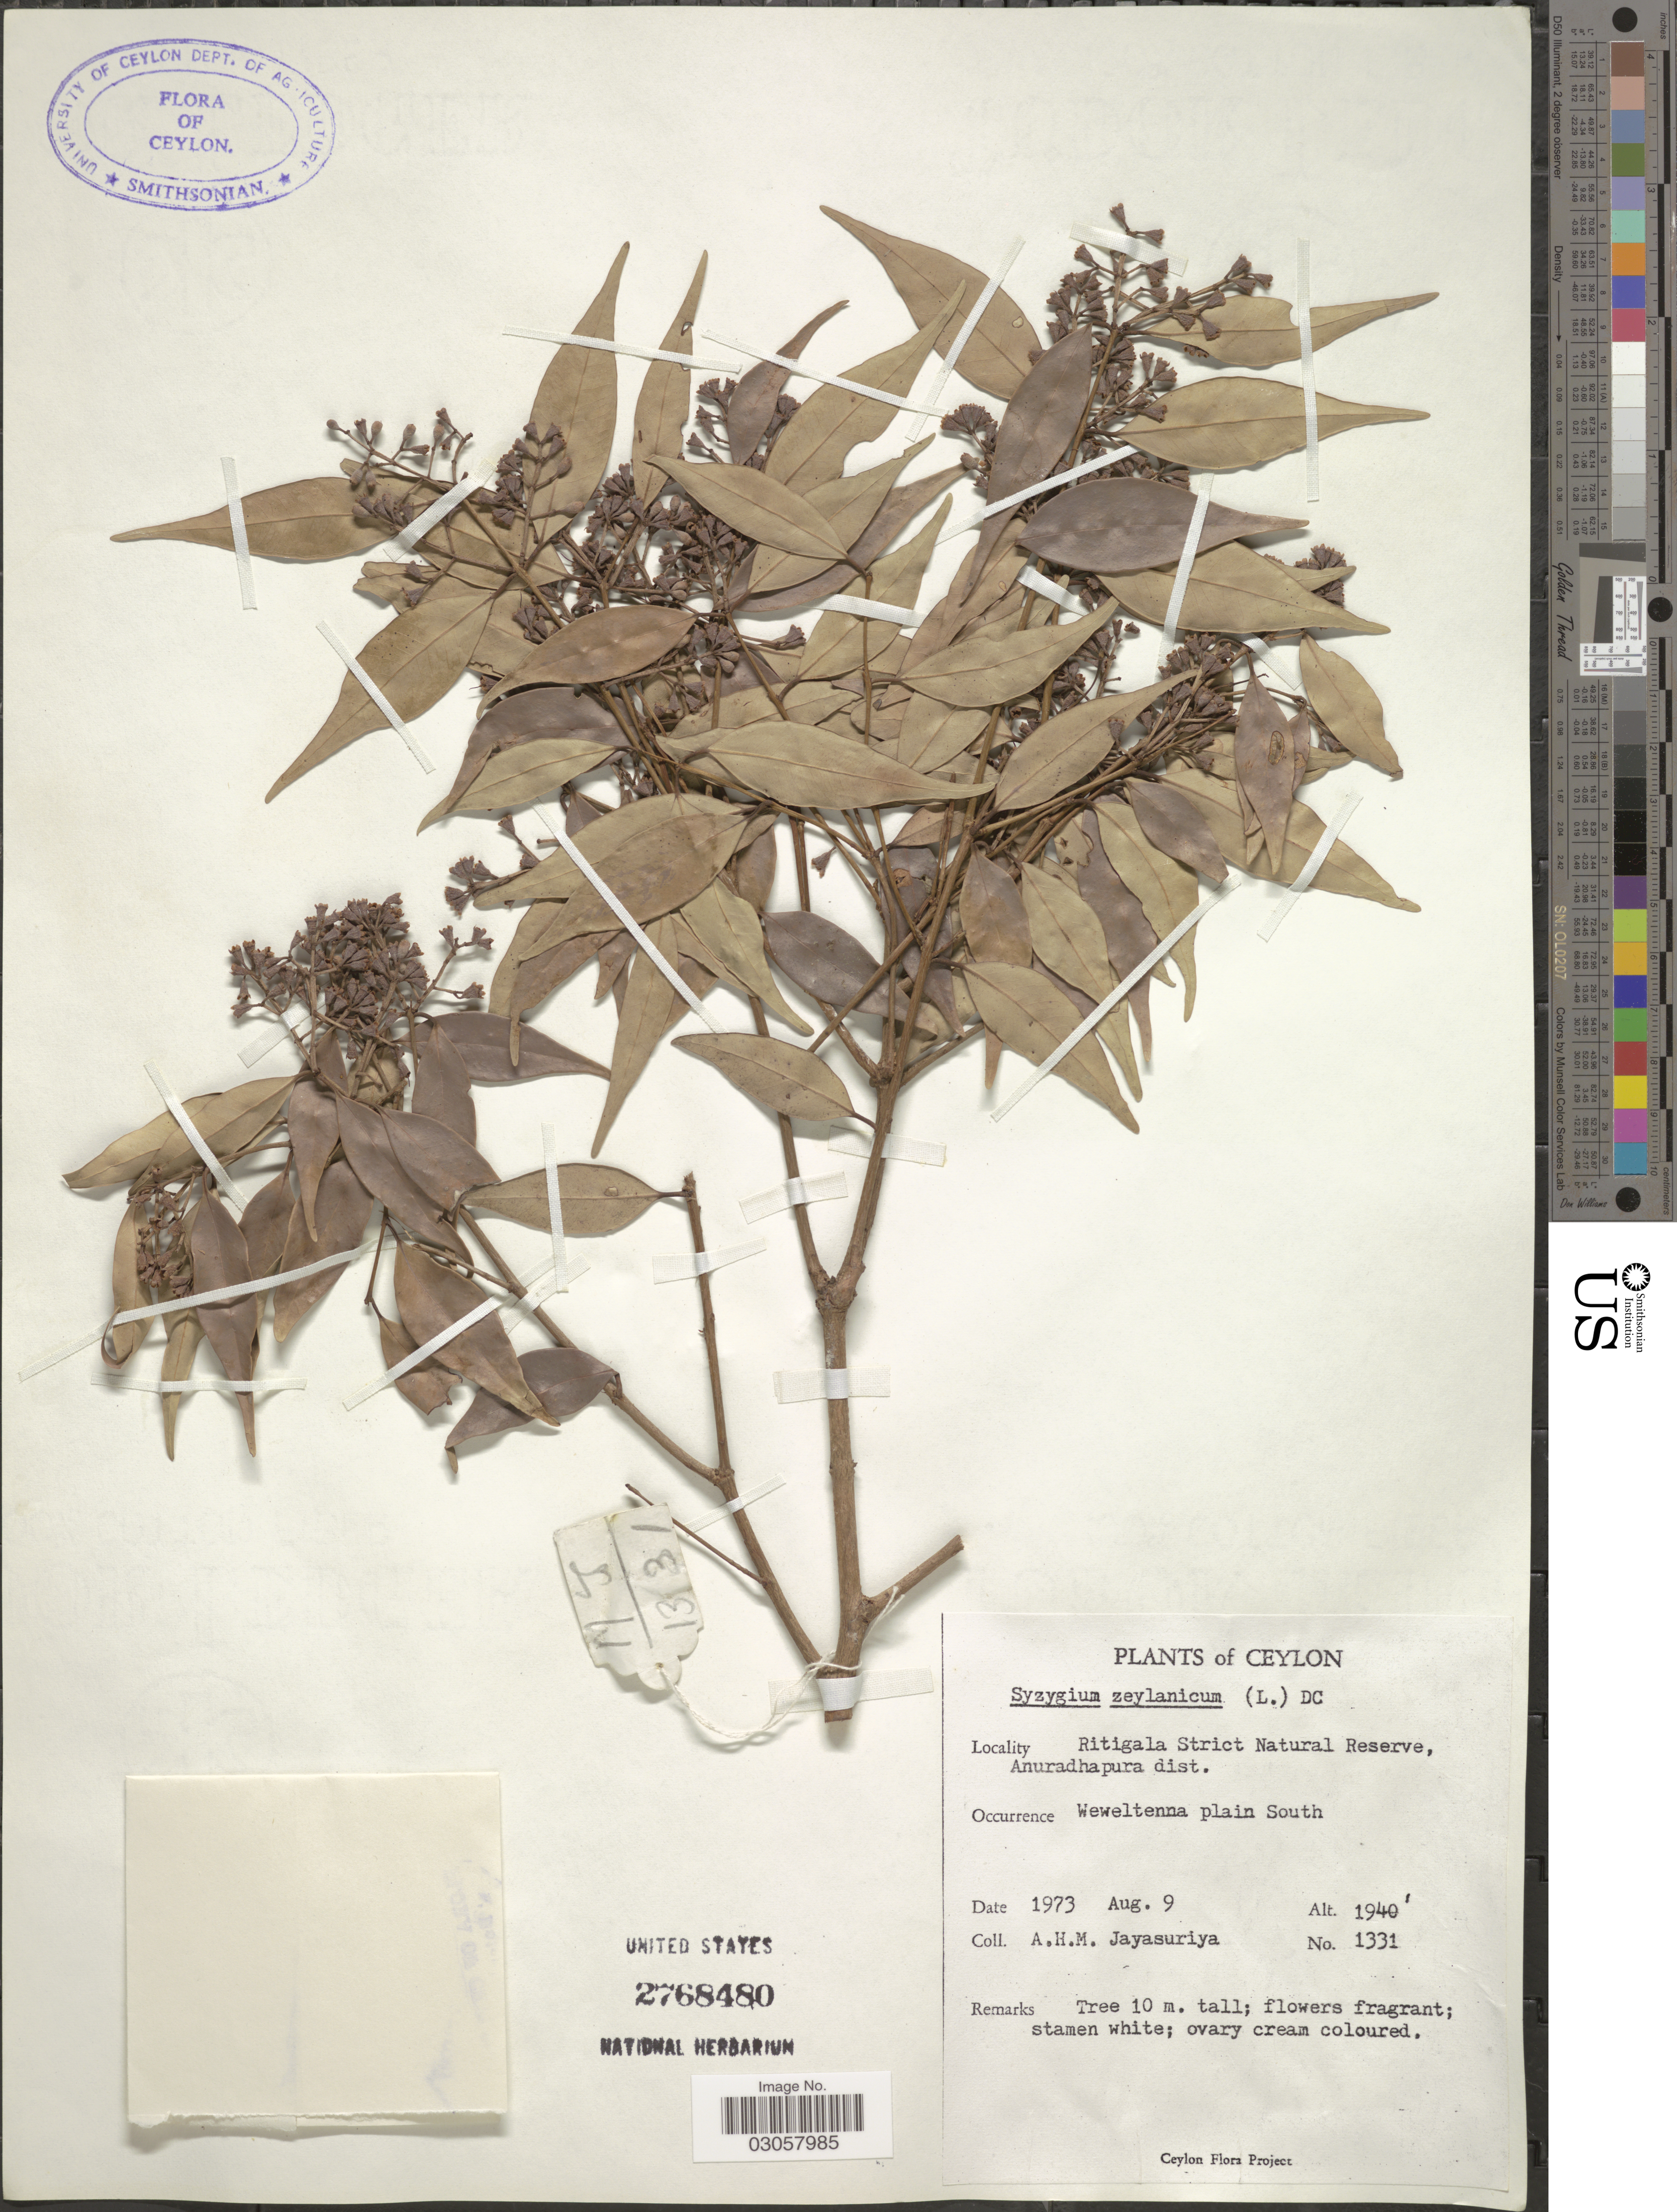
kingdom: Plantae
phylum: Tracheophyta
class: Magnoliopsida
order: Myrtales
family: Myrtaceae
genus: Syzygium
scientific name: Syzygium zeylanicum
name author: (L.) DC.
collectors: A. H. Jayasuriya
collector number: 1331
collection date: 1973-08-09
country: Sri Lanka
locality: Ceylon. Ritigala Strict Natural Reserve, Anuradhapura dist. Weweltenna plain south.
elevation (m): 591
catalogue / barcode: US 2768480